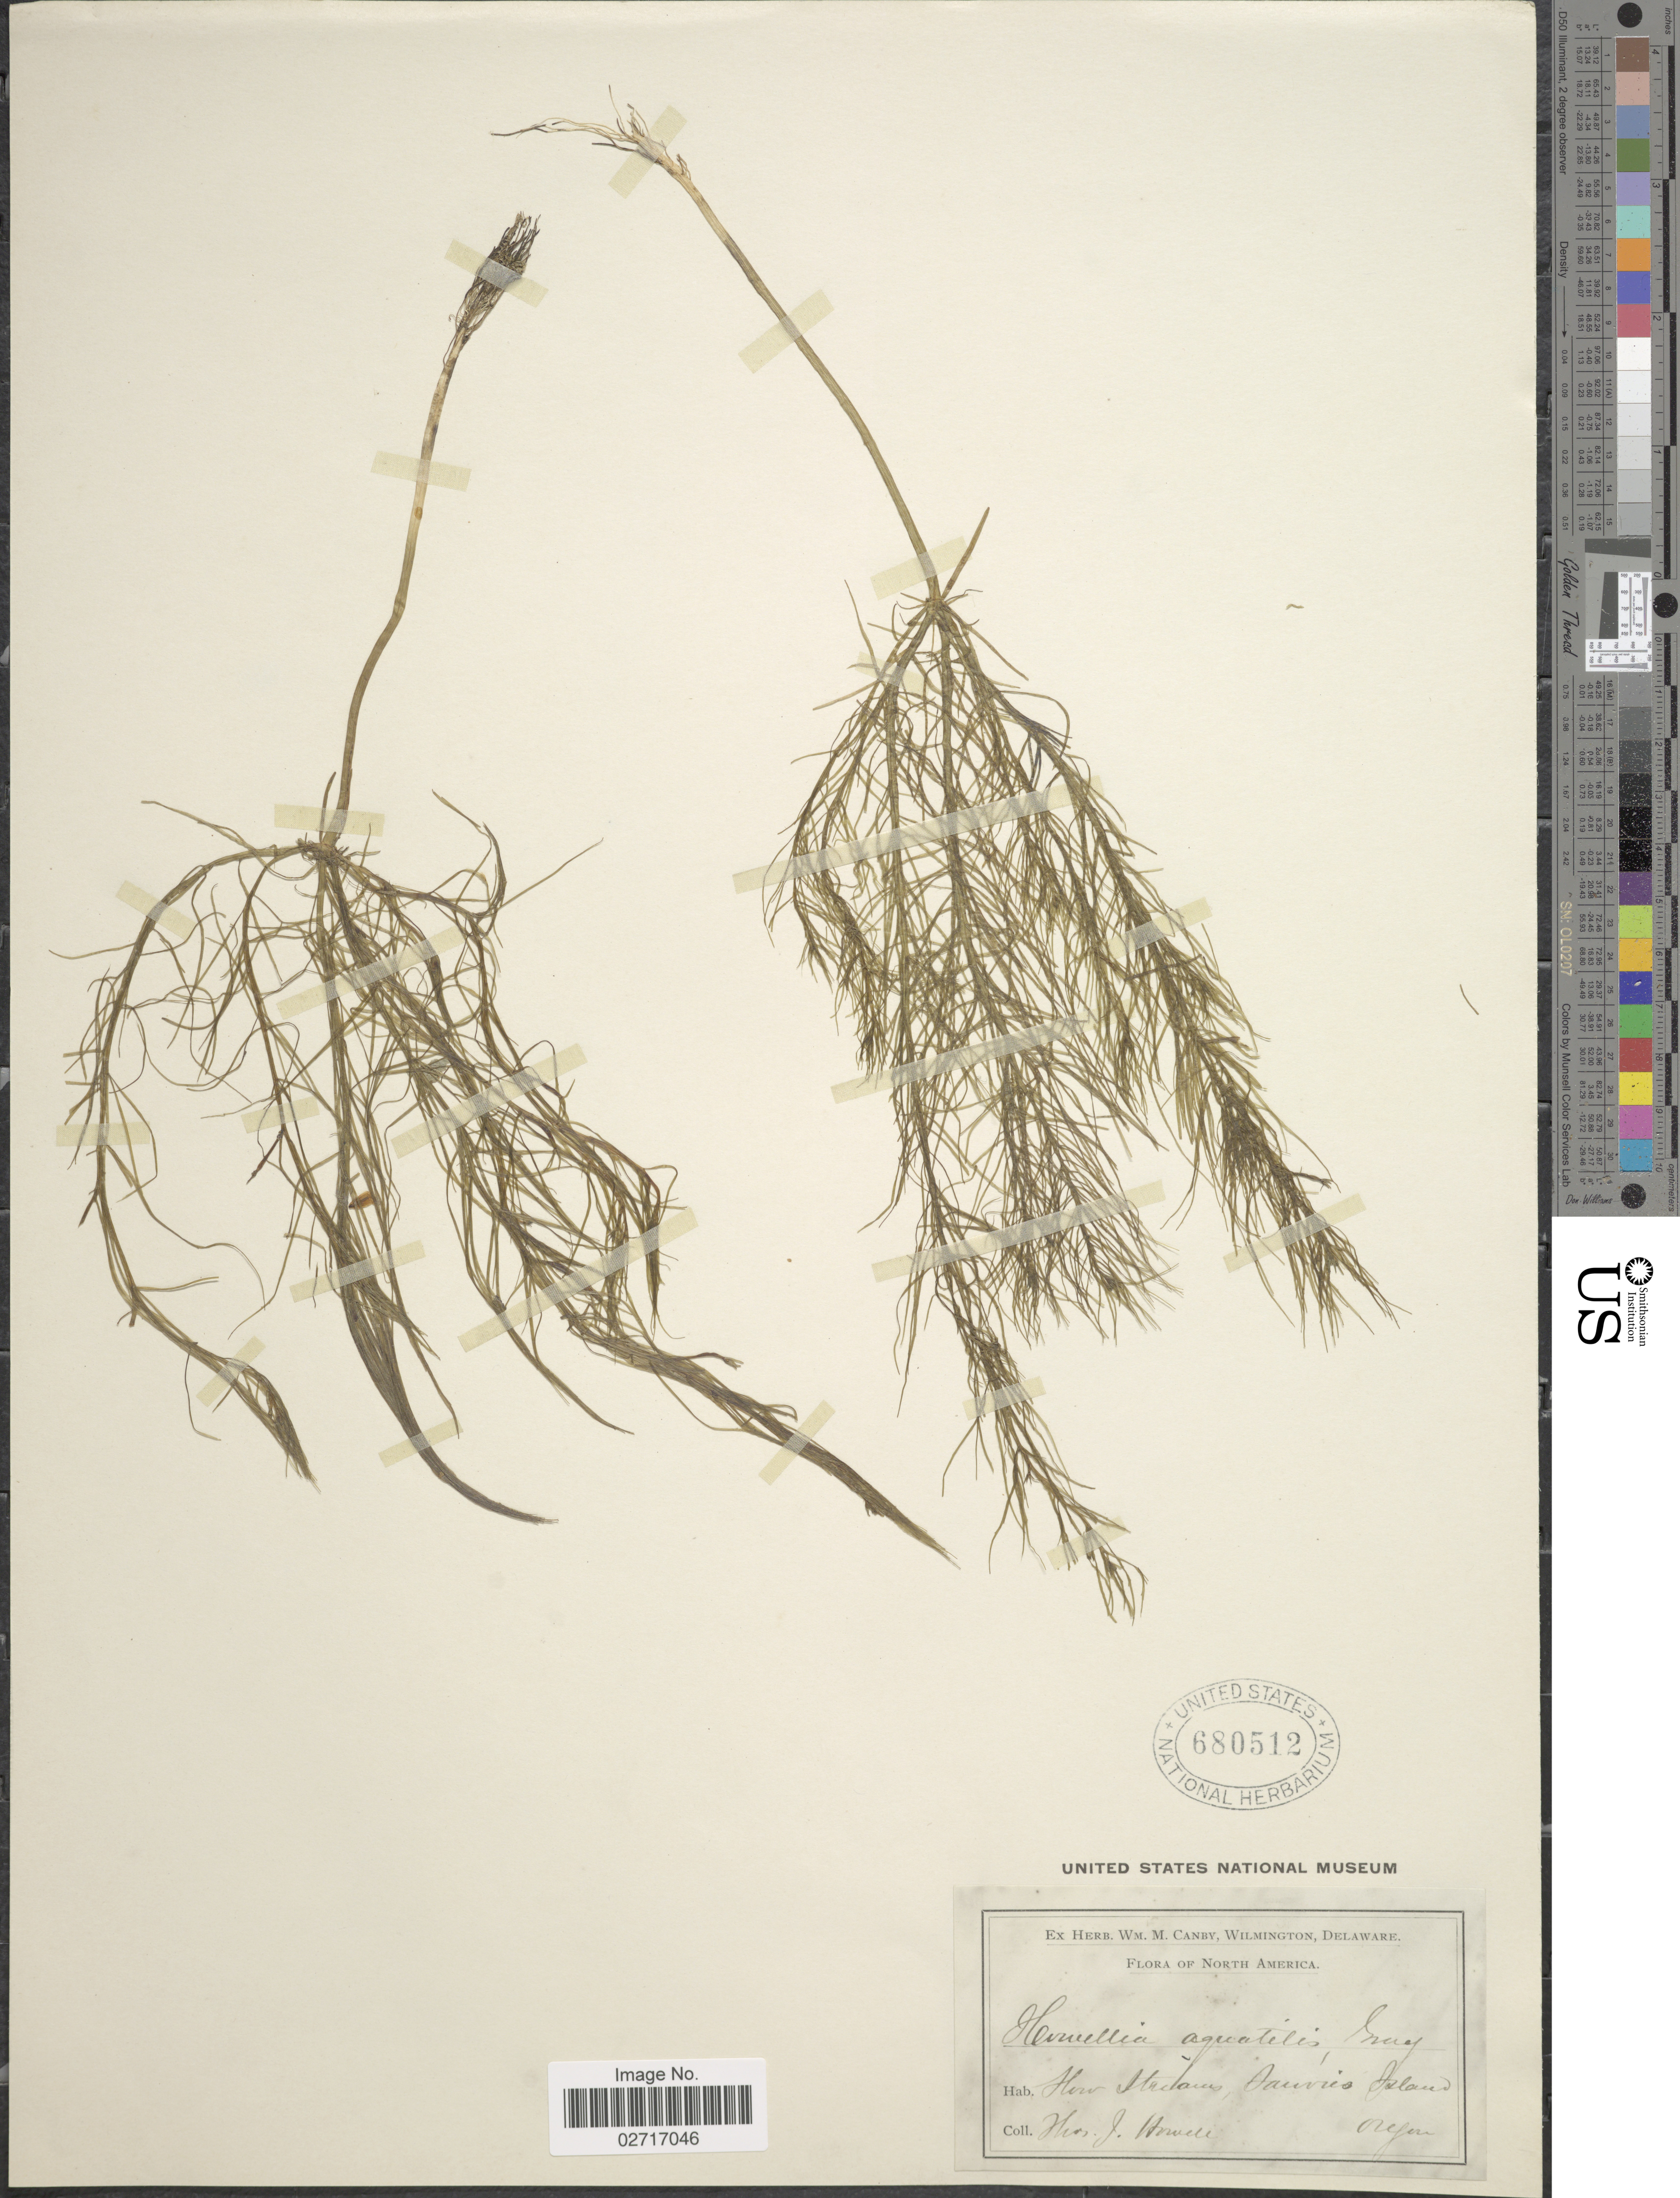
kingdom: Plantae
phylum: Tracheophyta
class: Magnoliopsida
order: Asterales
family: Campanulaceae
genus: Howellia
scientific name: Howellia aquatilis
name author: A. Gray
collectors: T. J. Howell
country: United States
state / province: Oregon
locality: How Sticlaus, Sauvie's Island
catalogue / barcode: US 680512